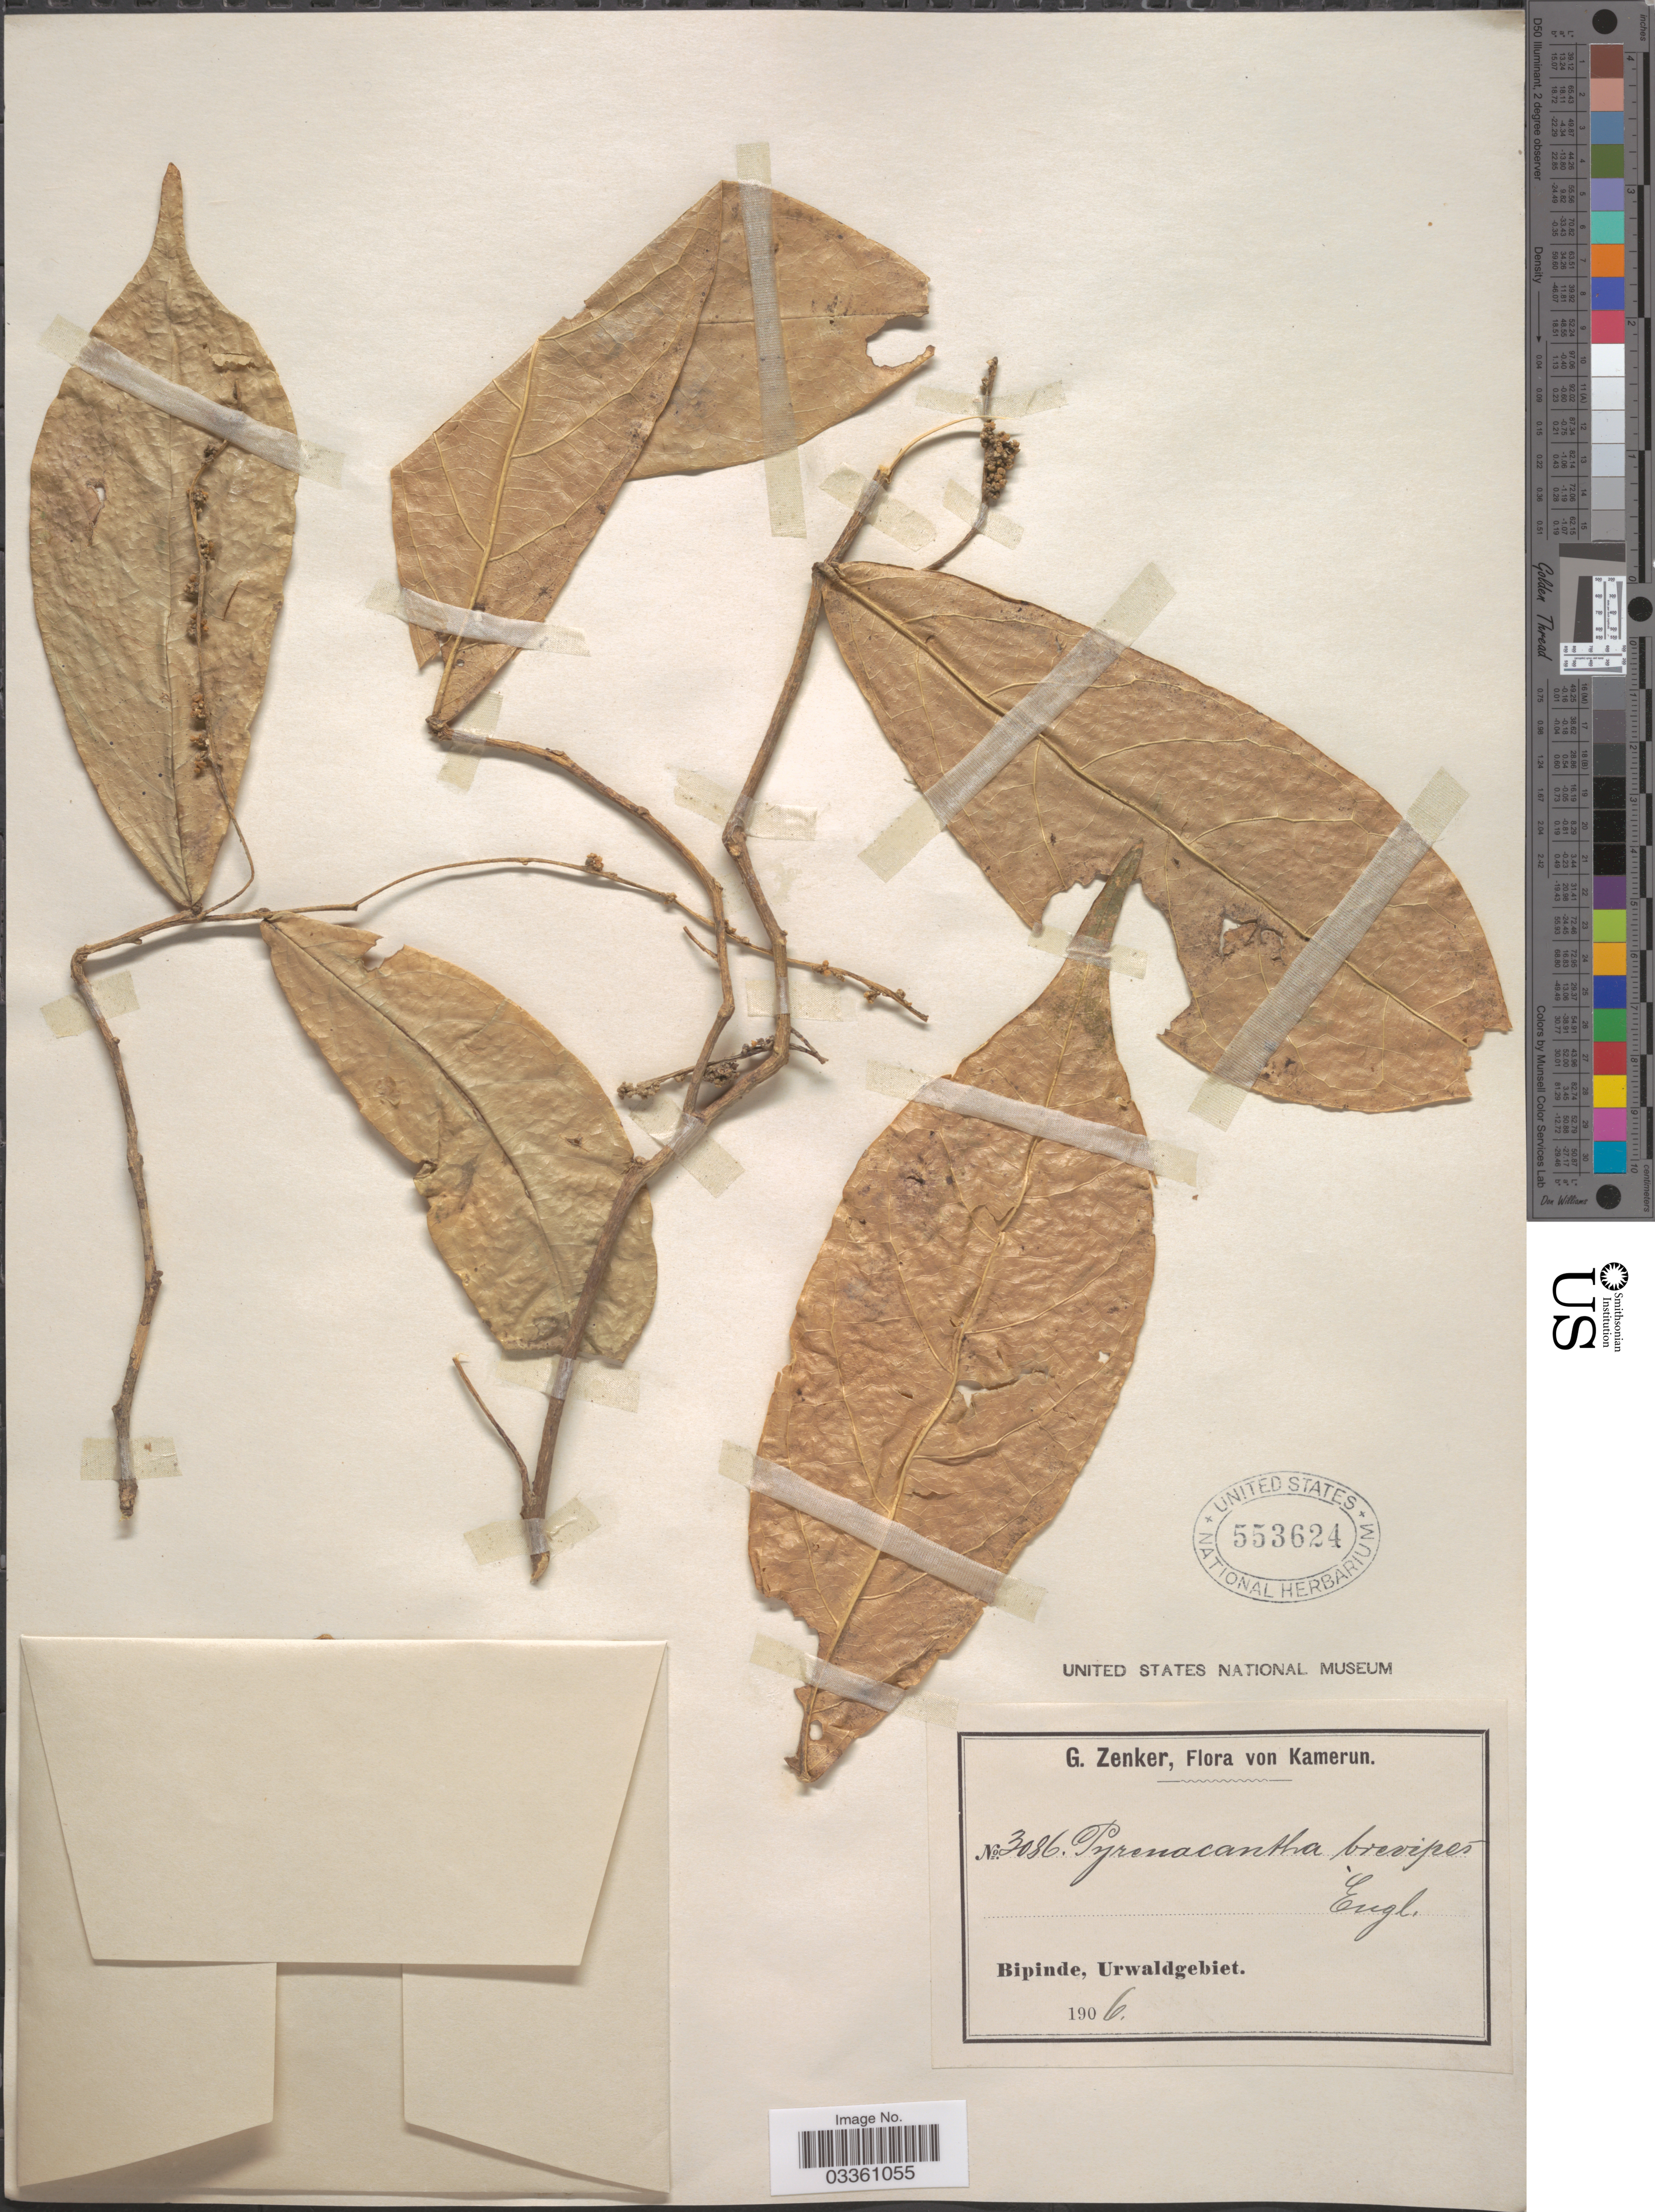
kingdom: Plantae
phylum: Tracheophyta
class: Magnoliopsida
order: Icacinales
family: Icacinaceae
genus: Vadensea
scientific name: Vadensea oblongifolia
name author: (Engl.) Jongkind & O. Lachenaud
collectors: G. A. Zenker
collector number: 3086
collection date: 1906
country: Cameroon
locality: Kamerun. Bipinde, Urwaldgebiet.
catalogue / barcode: US 553624